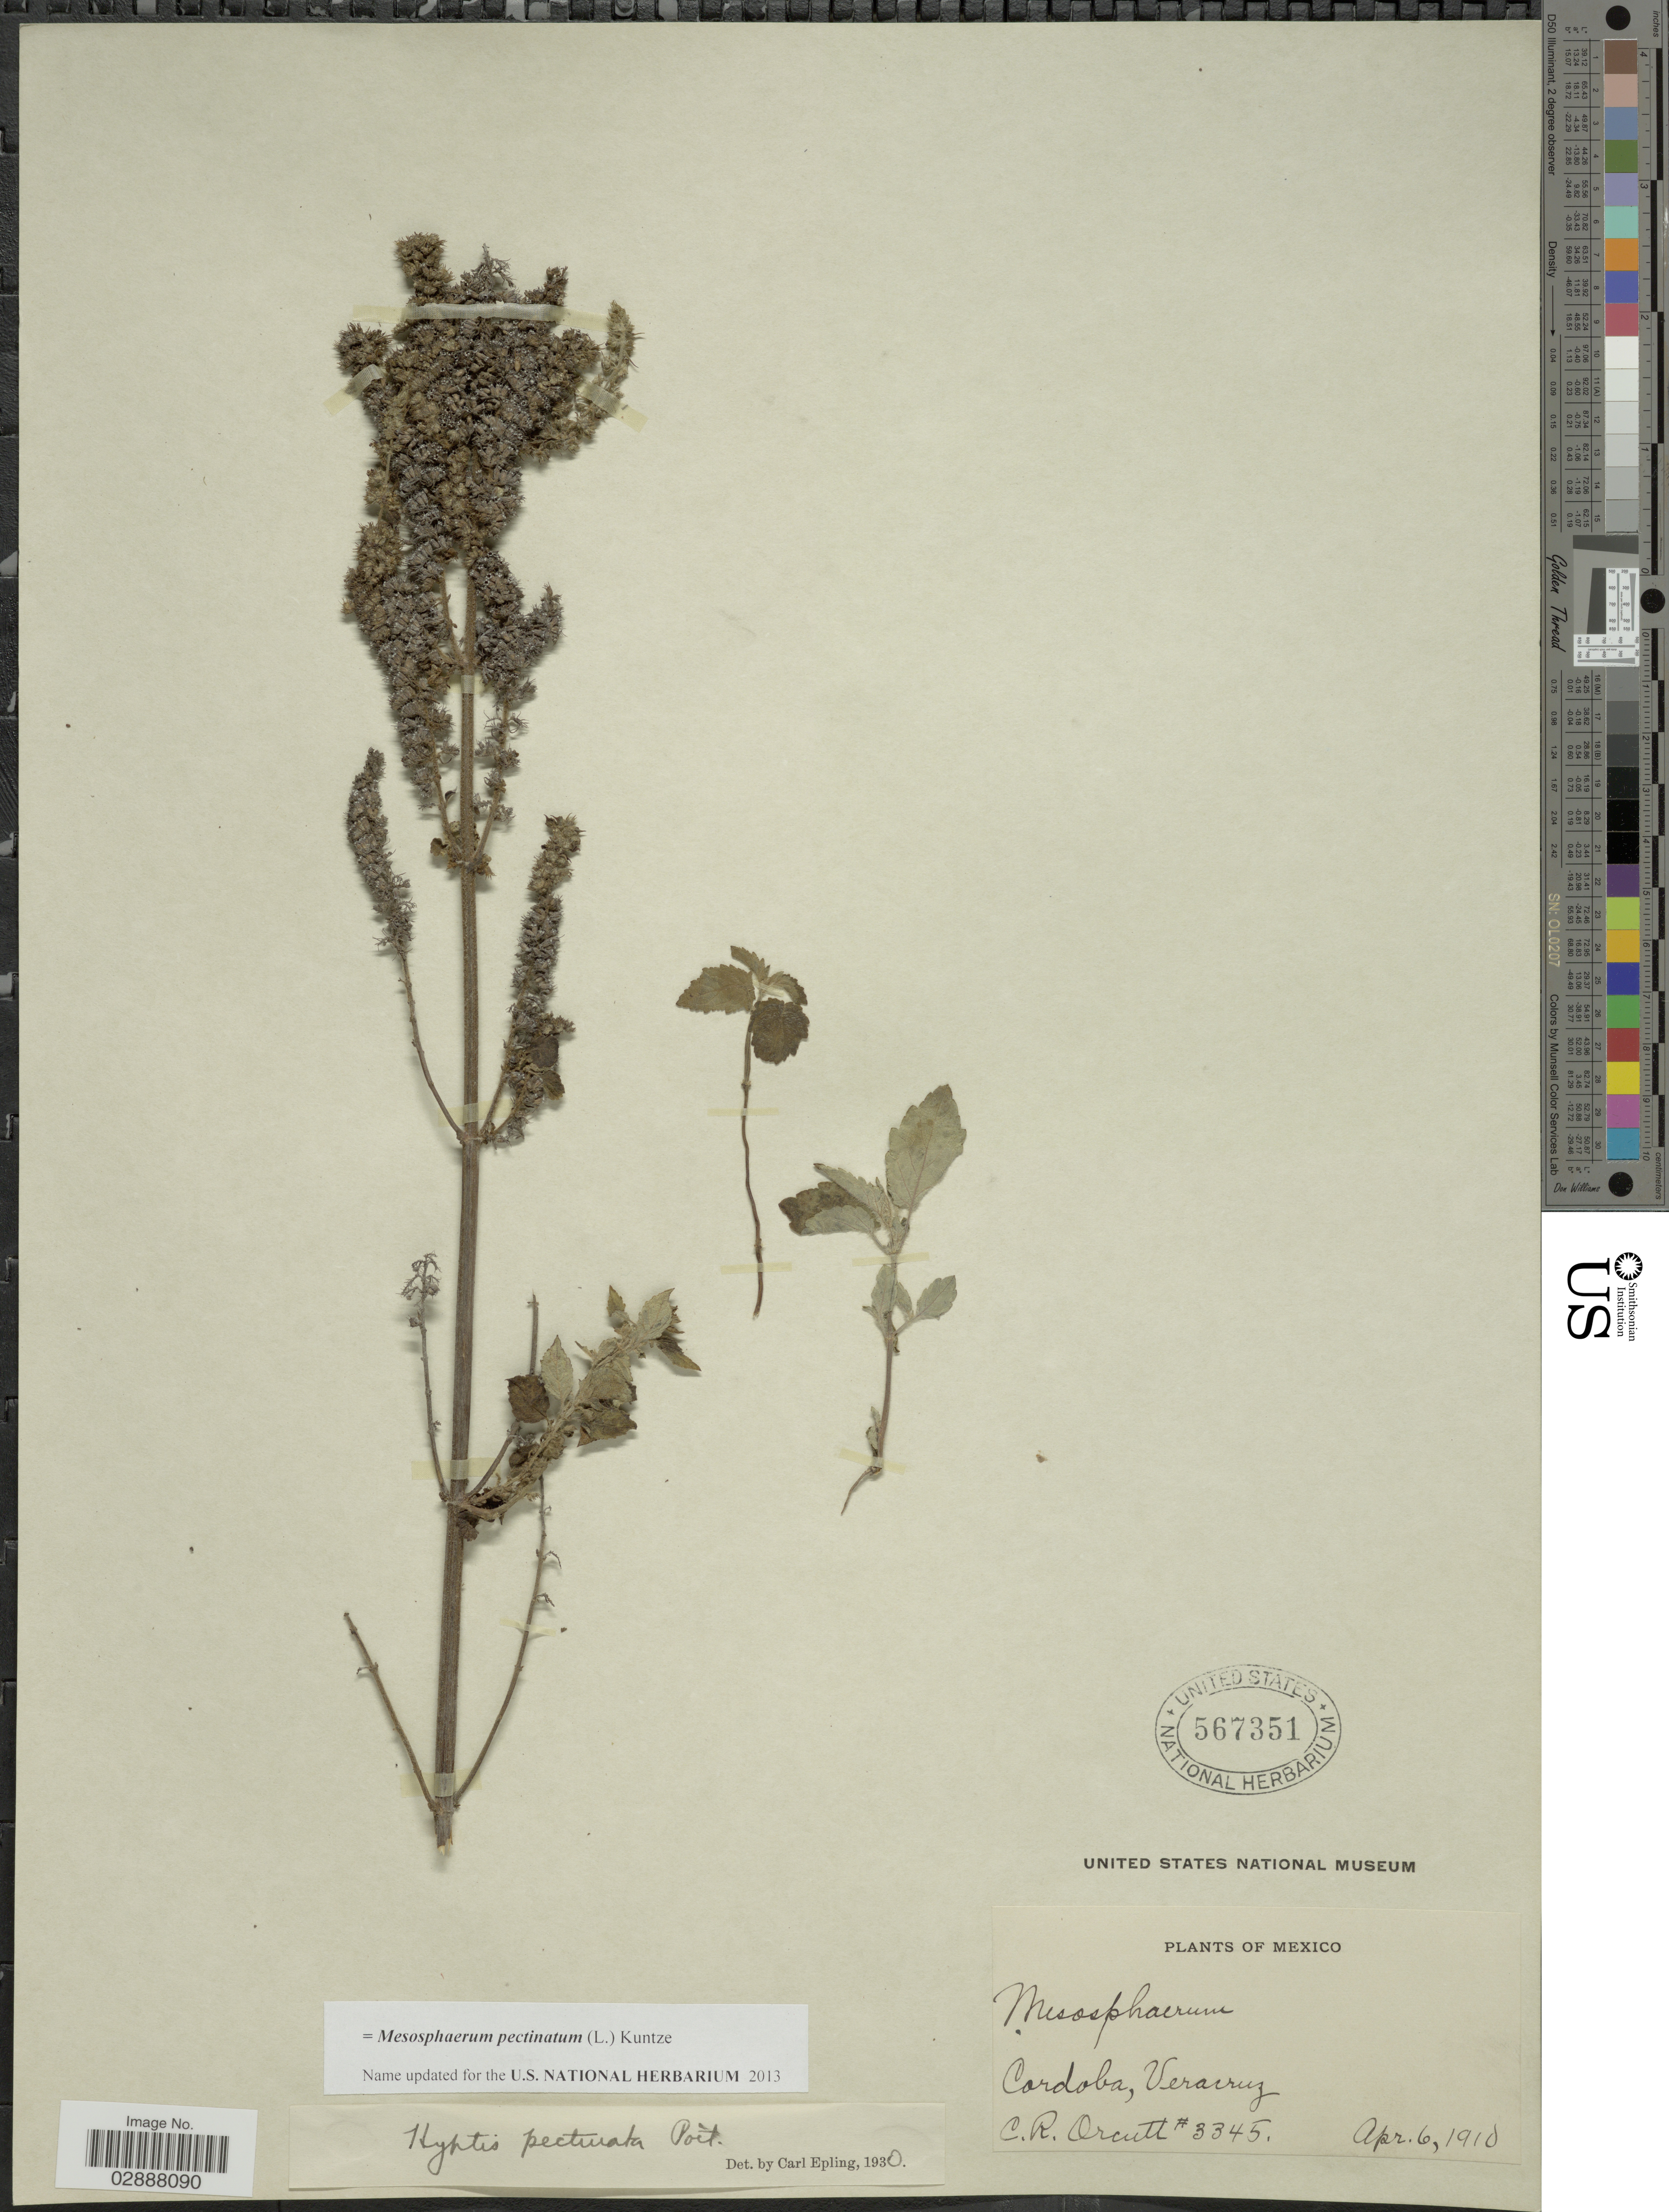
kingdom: Plantae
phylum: Tracheophyta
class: Magnoliopsida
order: Lamiales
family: Lamiaceae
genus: Mesosphaerum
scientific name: Mesosphaerum pectinatum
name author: (L.) Kuntze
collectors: C. R. Orcutt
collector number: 3345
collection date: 1910-04-06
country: Mexico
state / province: Veracruz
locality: Cordoba, Veracruz.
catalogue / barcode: US 567351